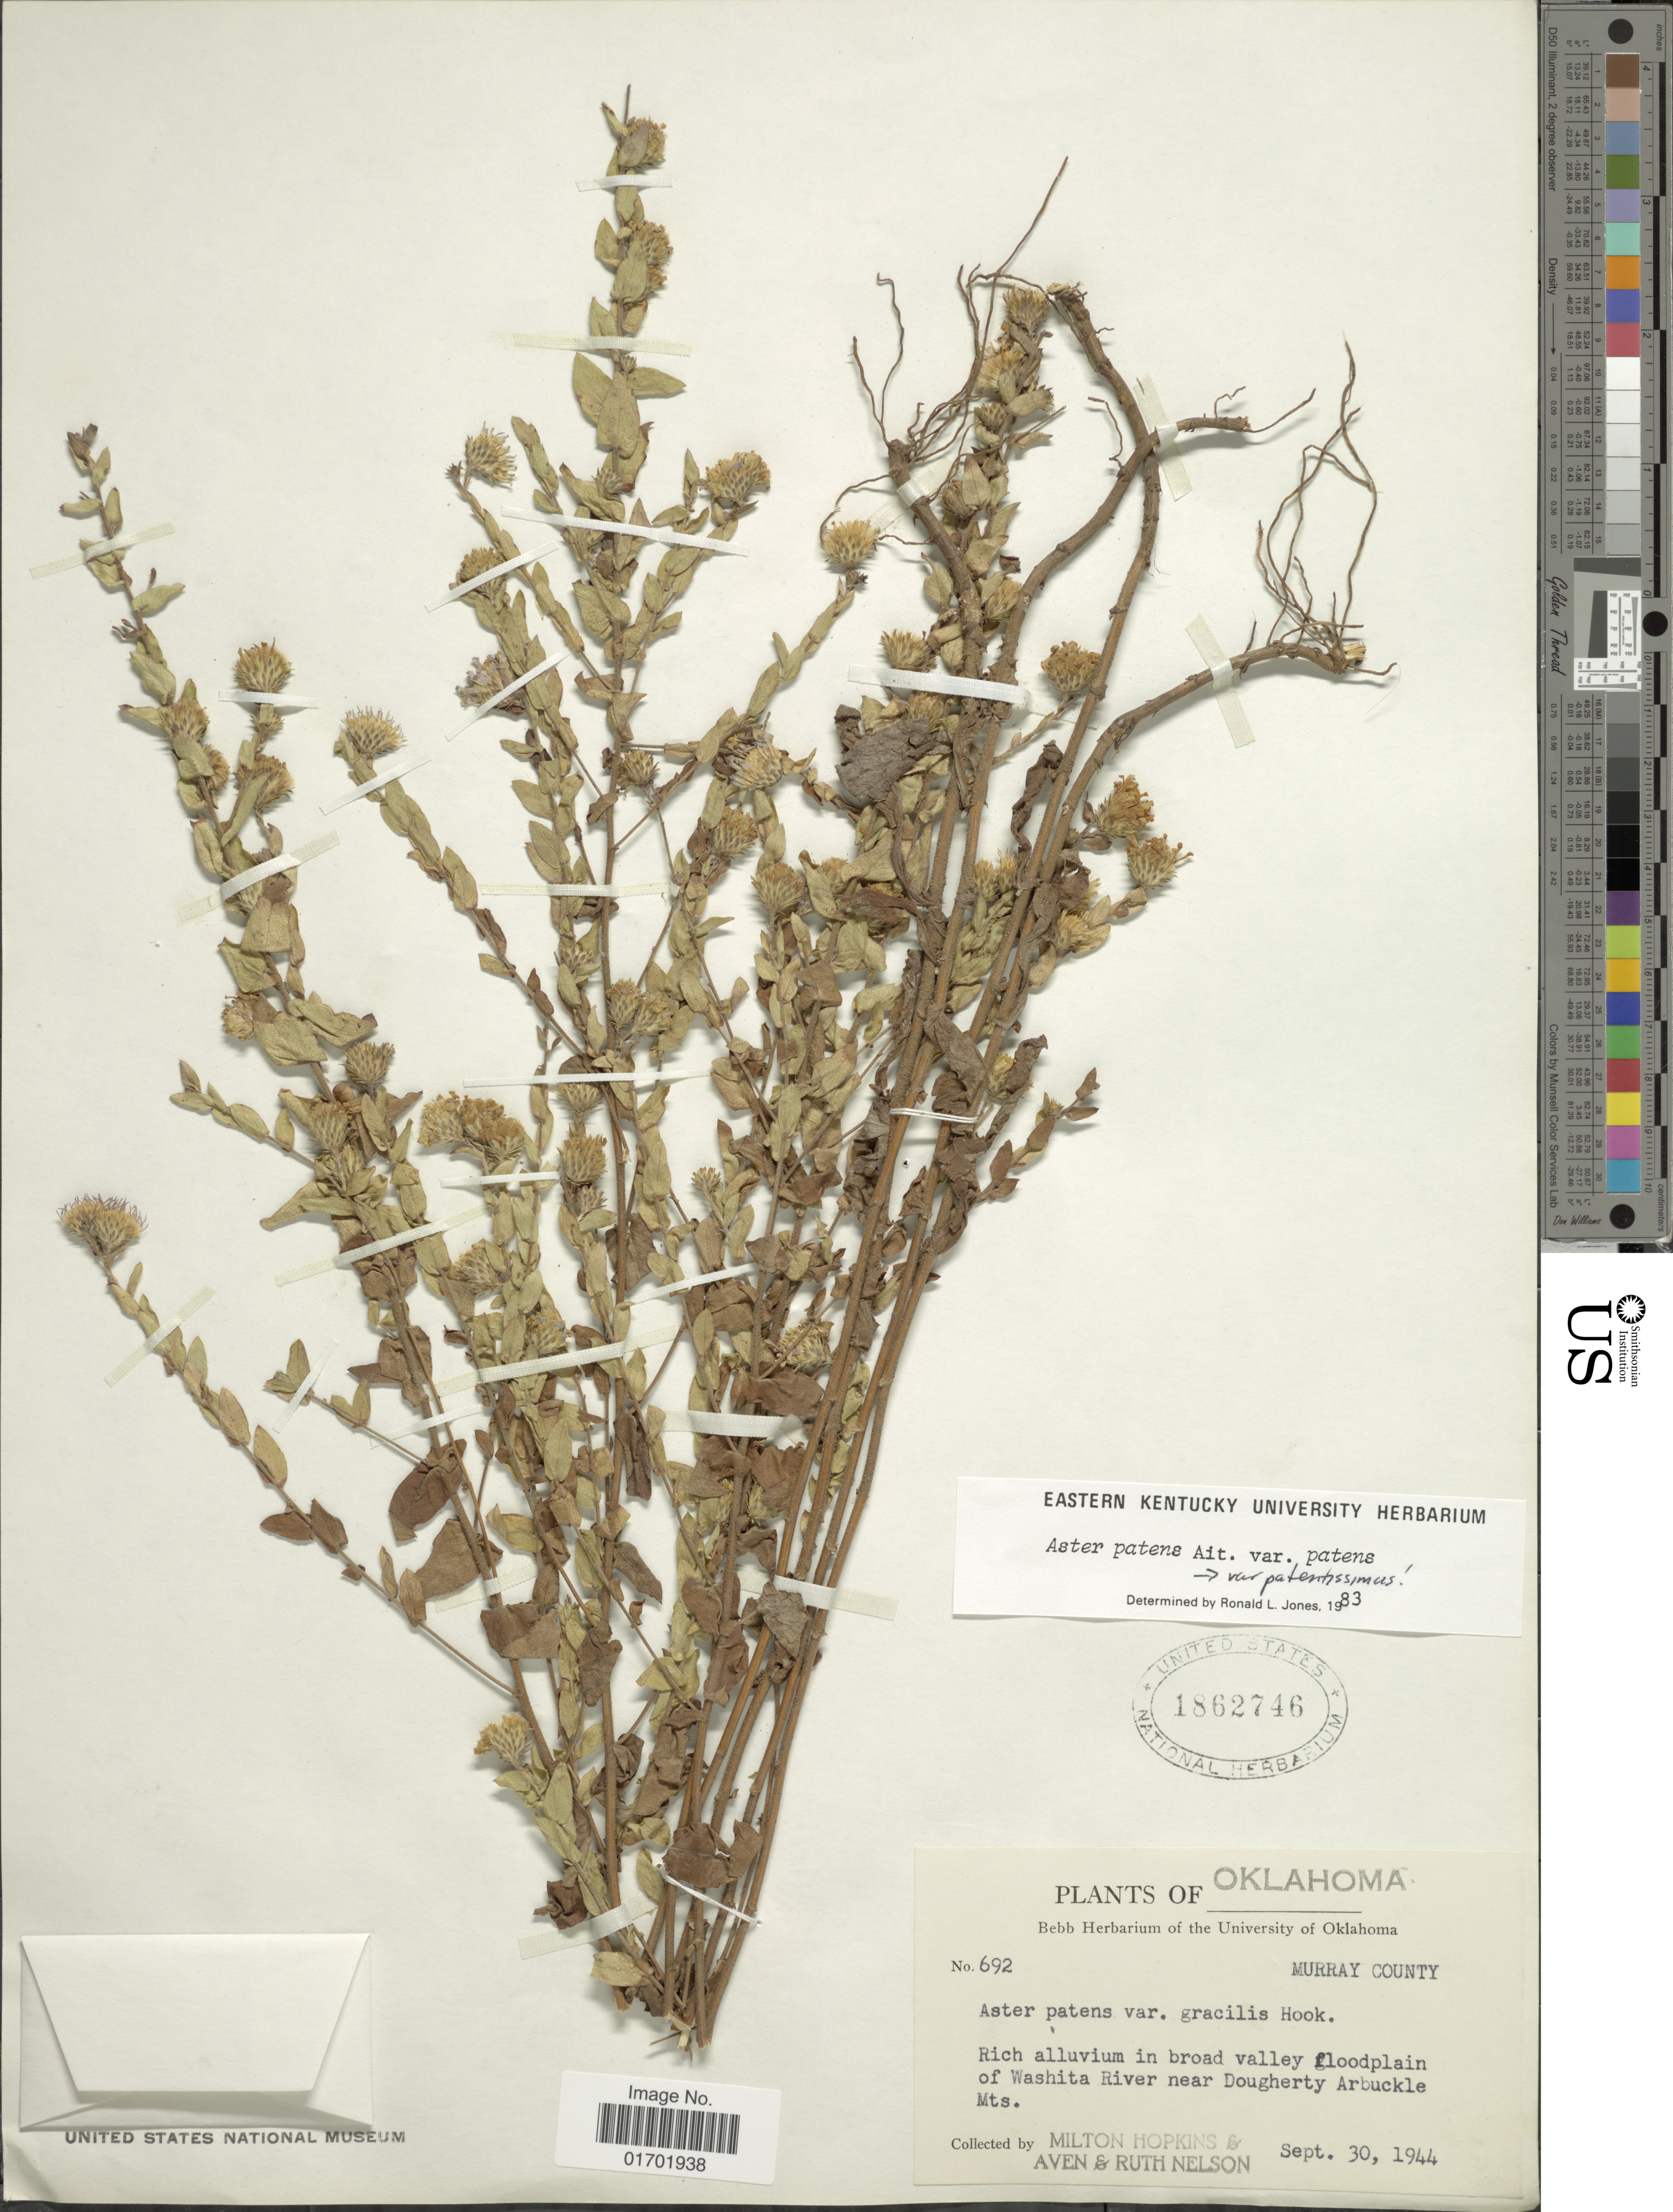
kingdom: Plantae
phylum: Tracheophyta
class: Magnoliopsida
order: Asterales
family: Asteraceae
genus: Symphyotrichum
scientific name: Symphyotrichum patens var. patentissimum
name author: (Lindl.) G.L. Nesom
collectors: M. Hopkins, A. Nelson & R. A. Nelson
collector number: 692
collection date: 1944-09-30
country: United States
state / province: Oklahoma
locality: Murray County, valley floodplain of Washita River near Dougherty Arbuckle Mts.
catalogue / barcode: US 1862746